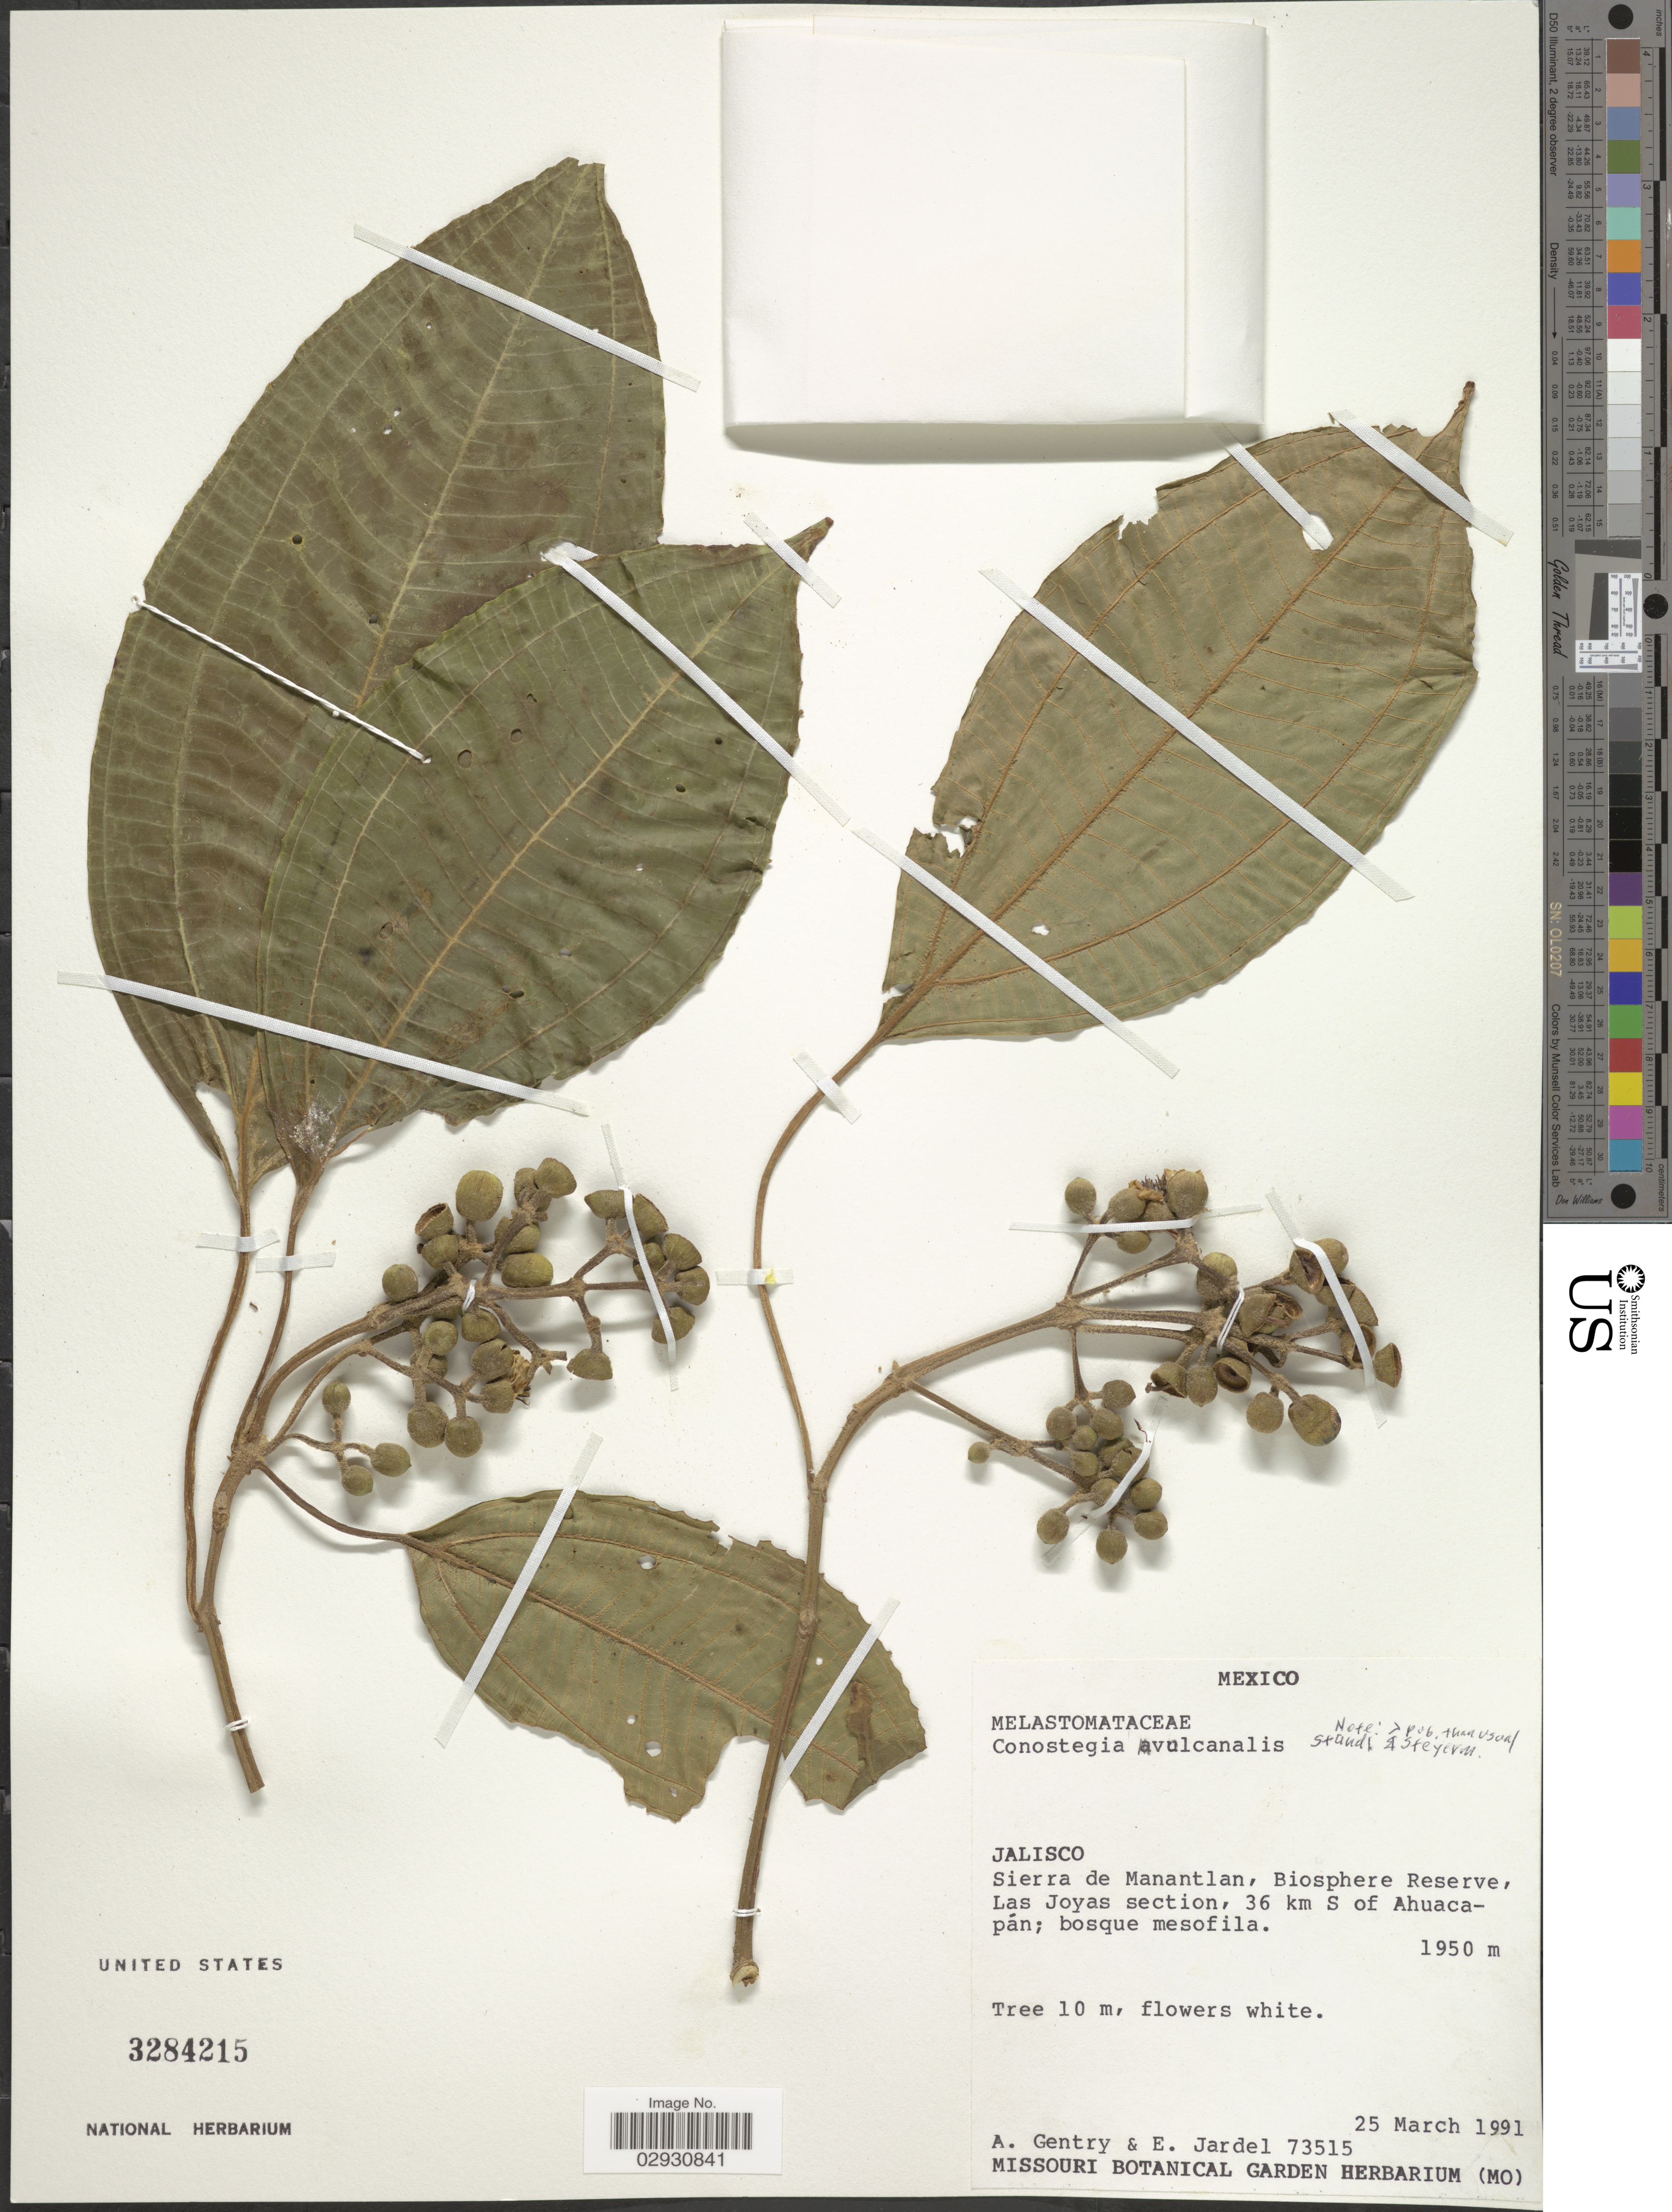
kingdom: Plantae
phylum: Tracheophyta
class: Magnoliopsida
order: Myrtales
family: Melastomataceae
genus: Conostegia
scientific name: Conostegia volcanalis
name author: Standl. & Steyerm.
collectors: A. H. Gentry & E. Jardel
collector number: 73515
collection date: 1991-03-25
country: Mexico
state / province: Jalisco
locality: Sierra de Manantlan, Biosphere Reserve, Las Joyas section, 36 km S of Ahuacapán.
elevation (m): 1950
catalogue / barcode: US 3284215